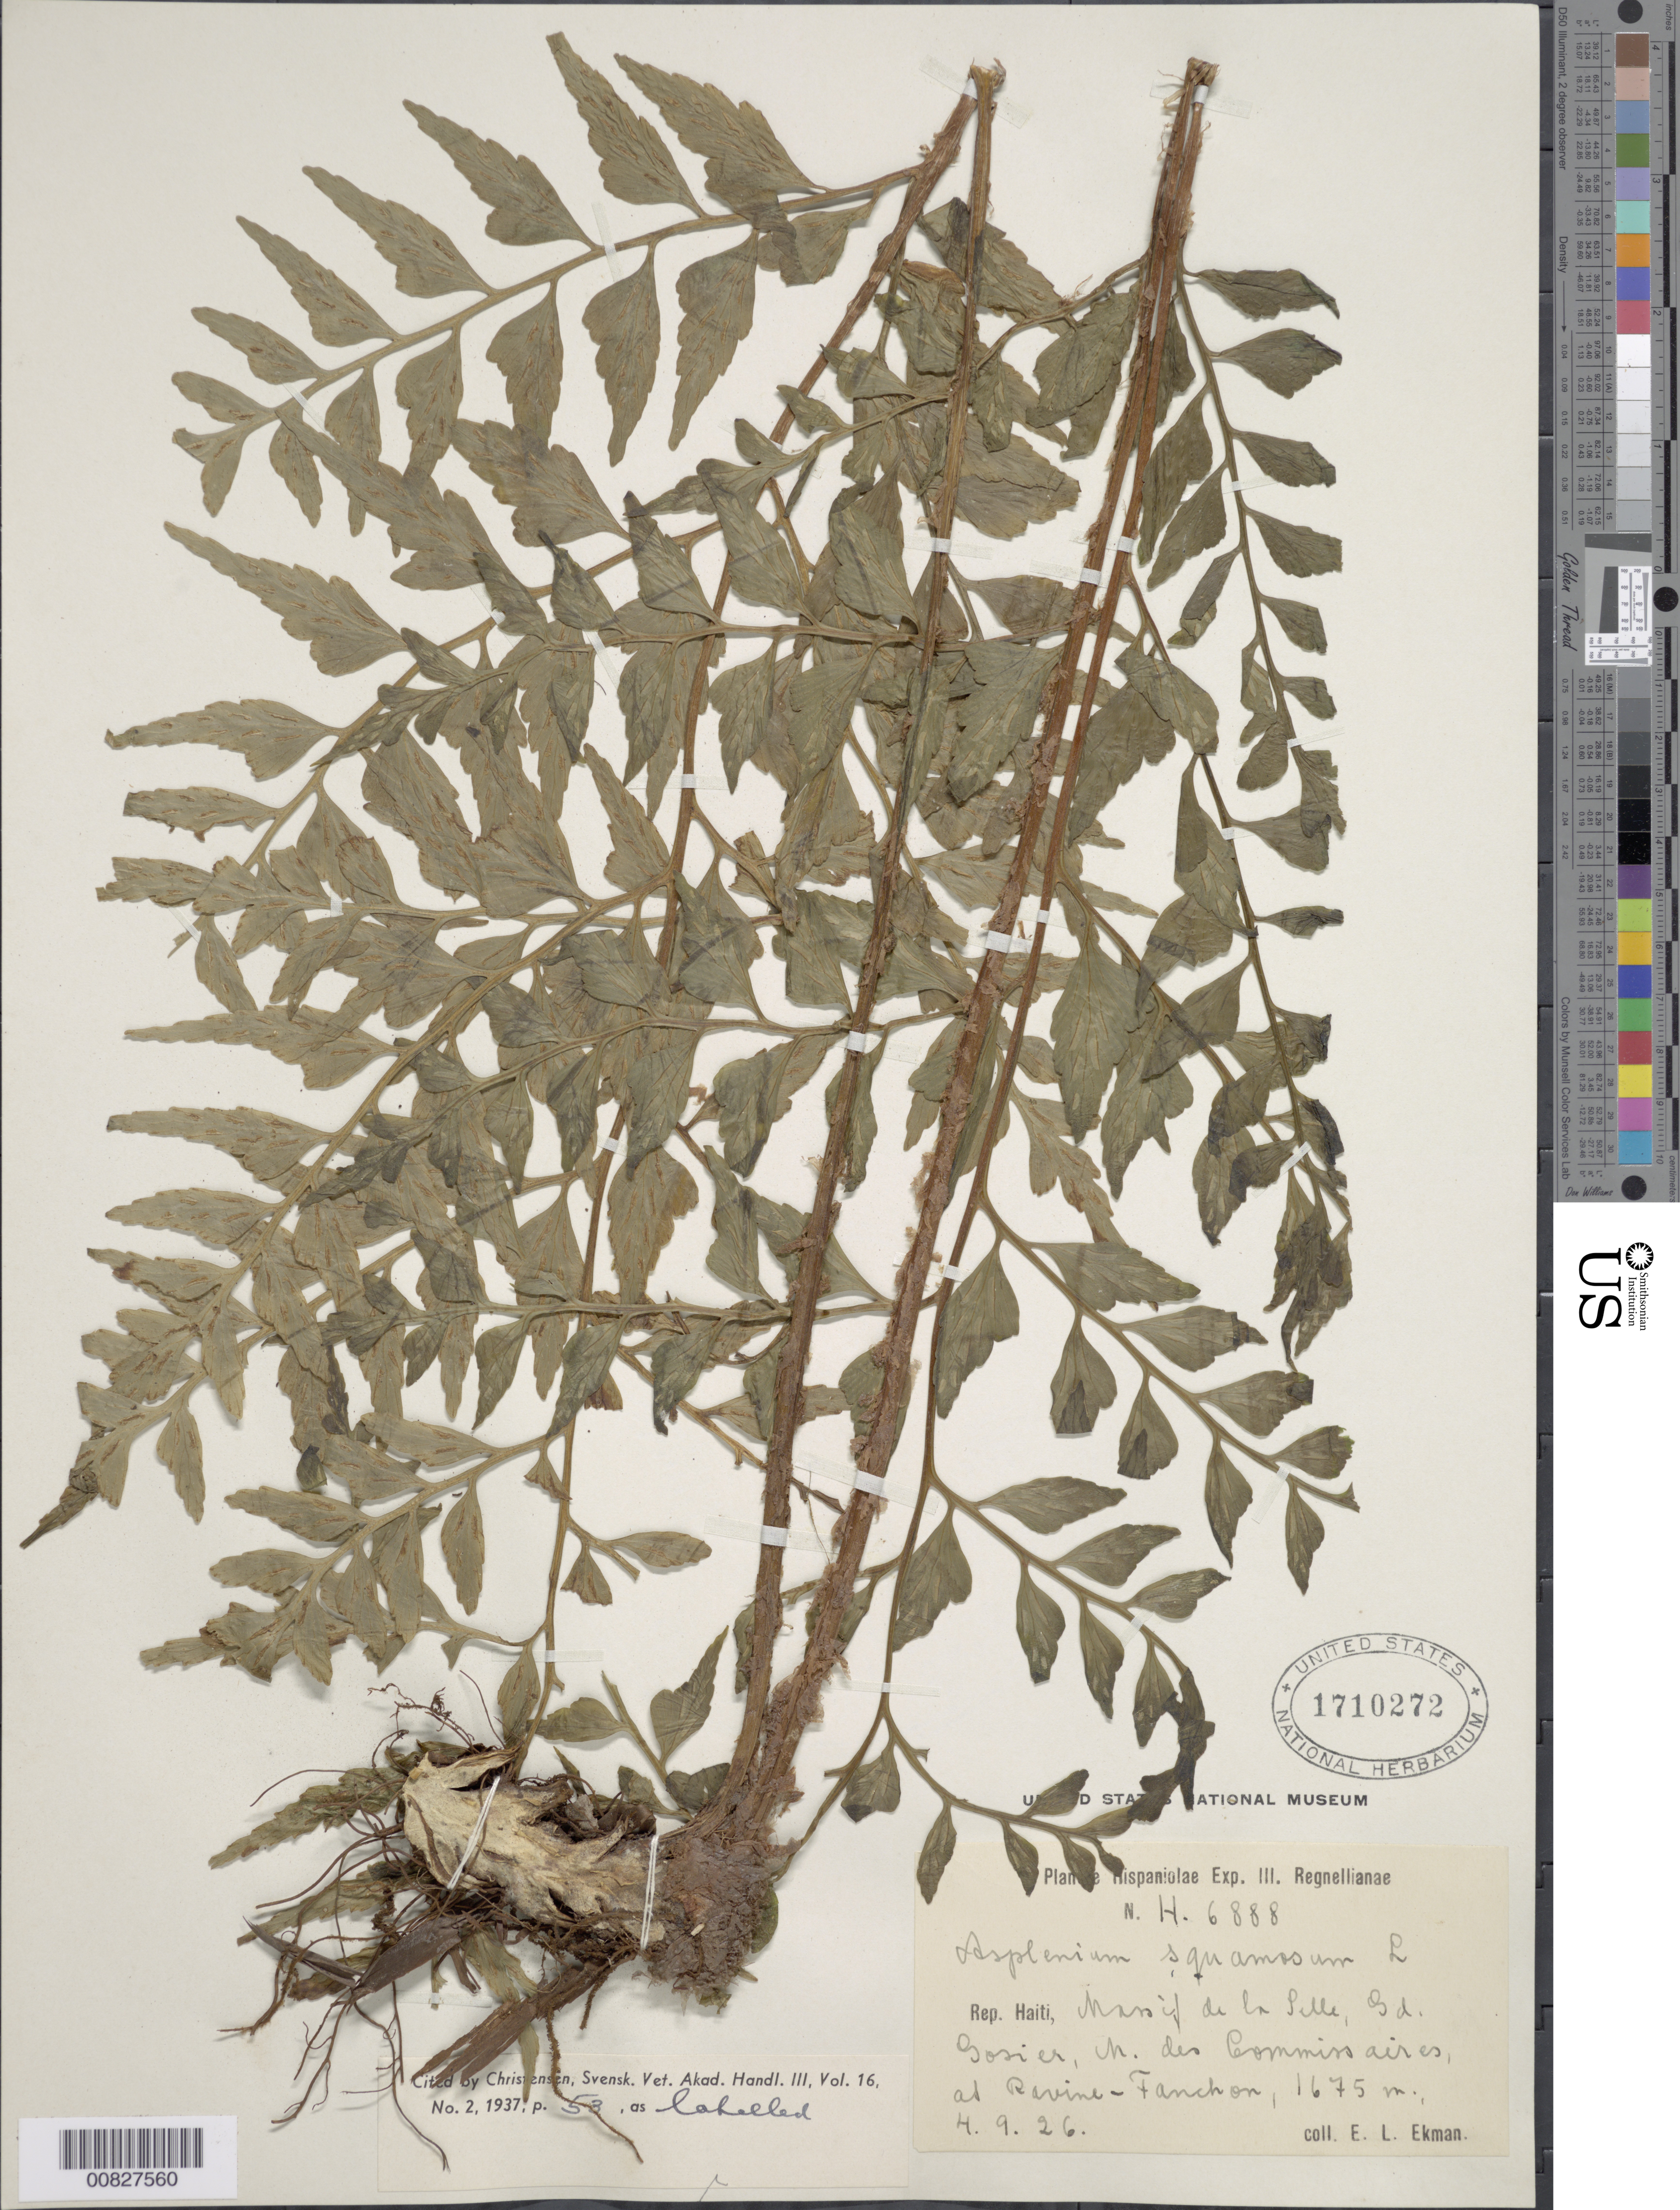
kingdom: Plantae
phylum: Tracheophyta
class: Polypodiopsida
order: Polypodiales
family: Aspleniaceae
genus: Asplenium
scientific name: Asplenium squamosum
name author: L.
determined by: Christensen, C. F. A.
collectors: E. L. Ekman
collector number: H 6888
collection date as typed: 04 Sep 1926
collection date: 1926-09-04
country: Haiti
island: Hispaniola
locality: Massif de la Selle, Gd. Gosier, Mornes des Commissaires, at Ravine-Franchon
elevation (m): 1675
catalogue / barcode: US 1710272